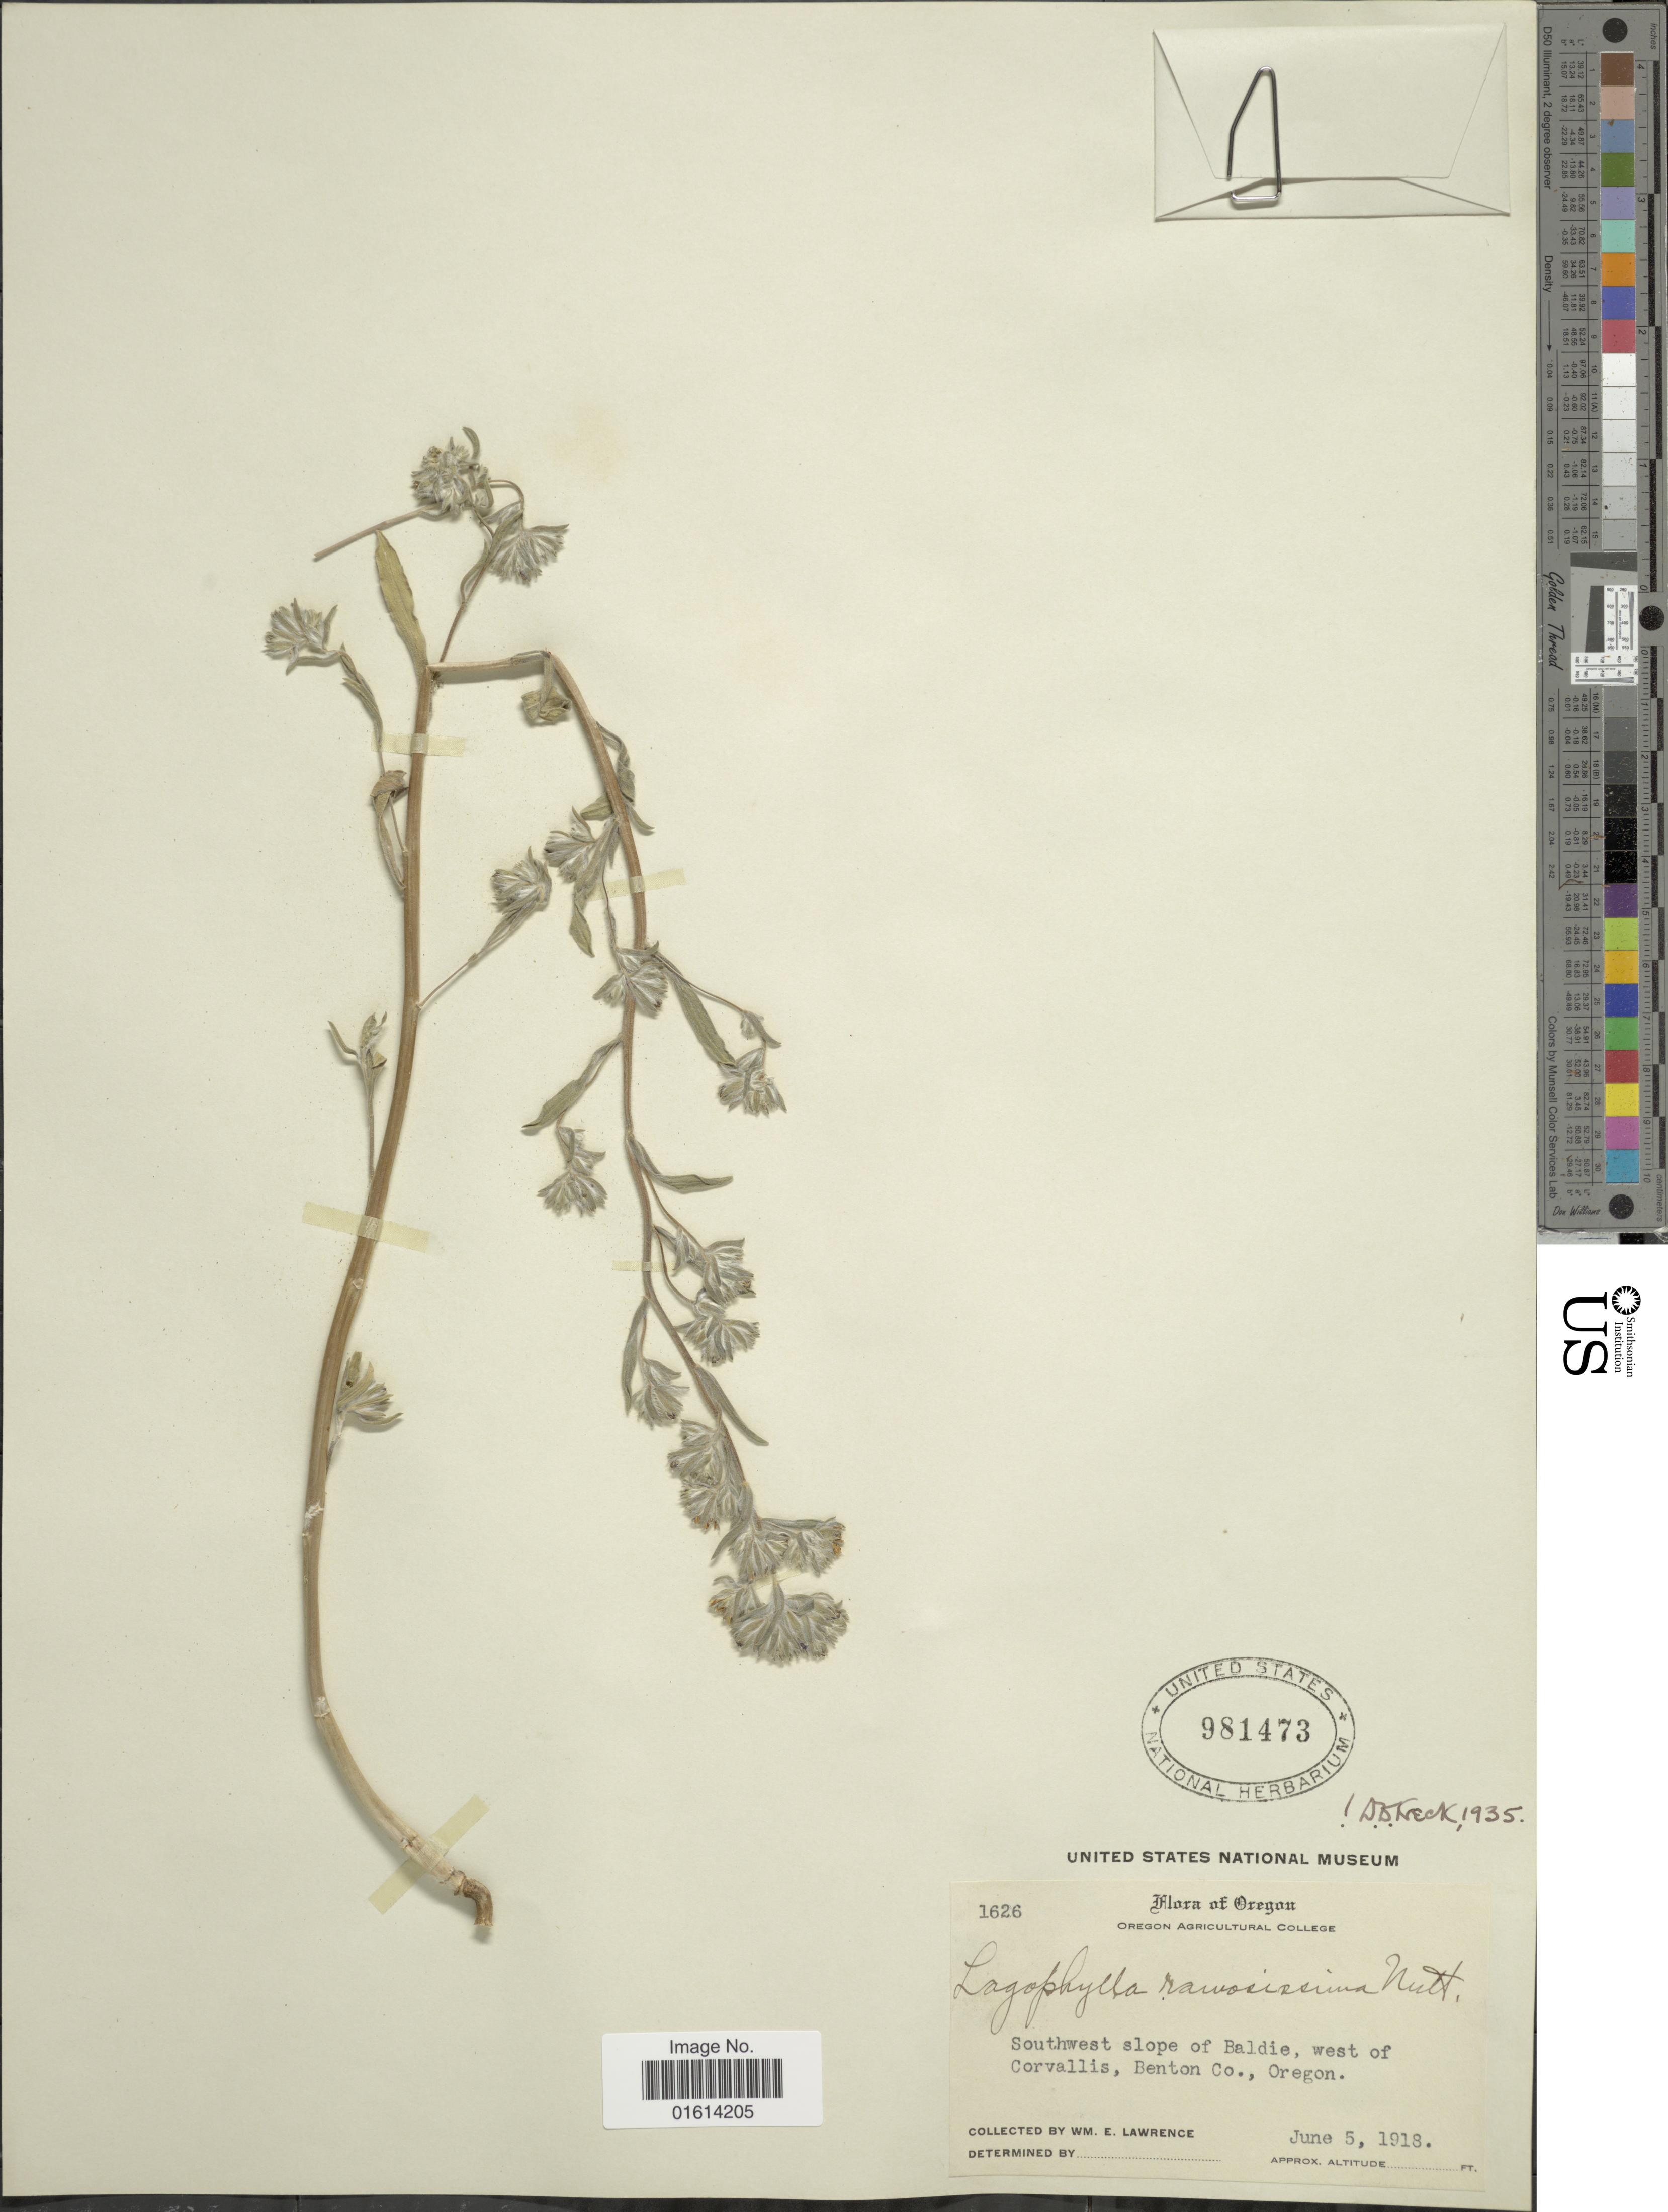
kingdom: Plantae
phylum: Tracheophyta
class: Magnoliopsida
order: Asterales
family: Asteraceae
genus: Lagophylla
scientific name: Lagophylla ramosissima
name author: Nutt.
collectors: W. Lawrence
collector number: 1626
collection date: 1918-06-05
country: United States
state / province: Oregon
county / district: Benton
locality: Southwest slope of Baldie, west of Corvallis, Benton Co., Oregon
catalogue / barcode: US 981473